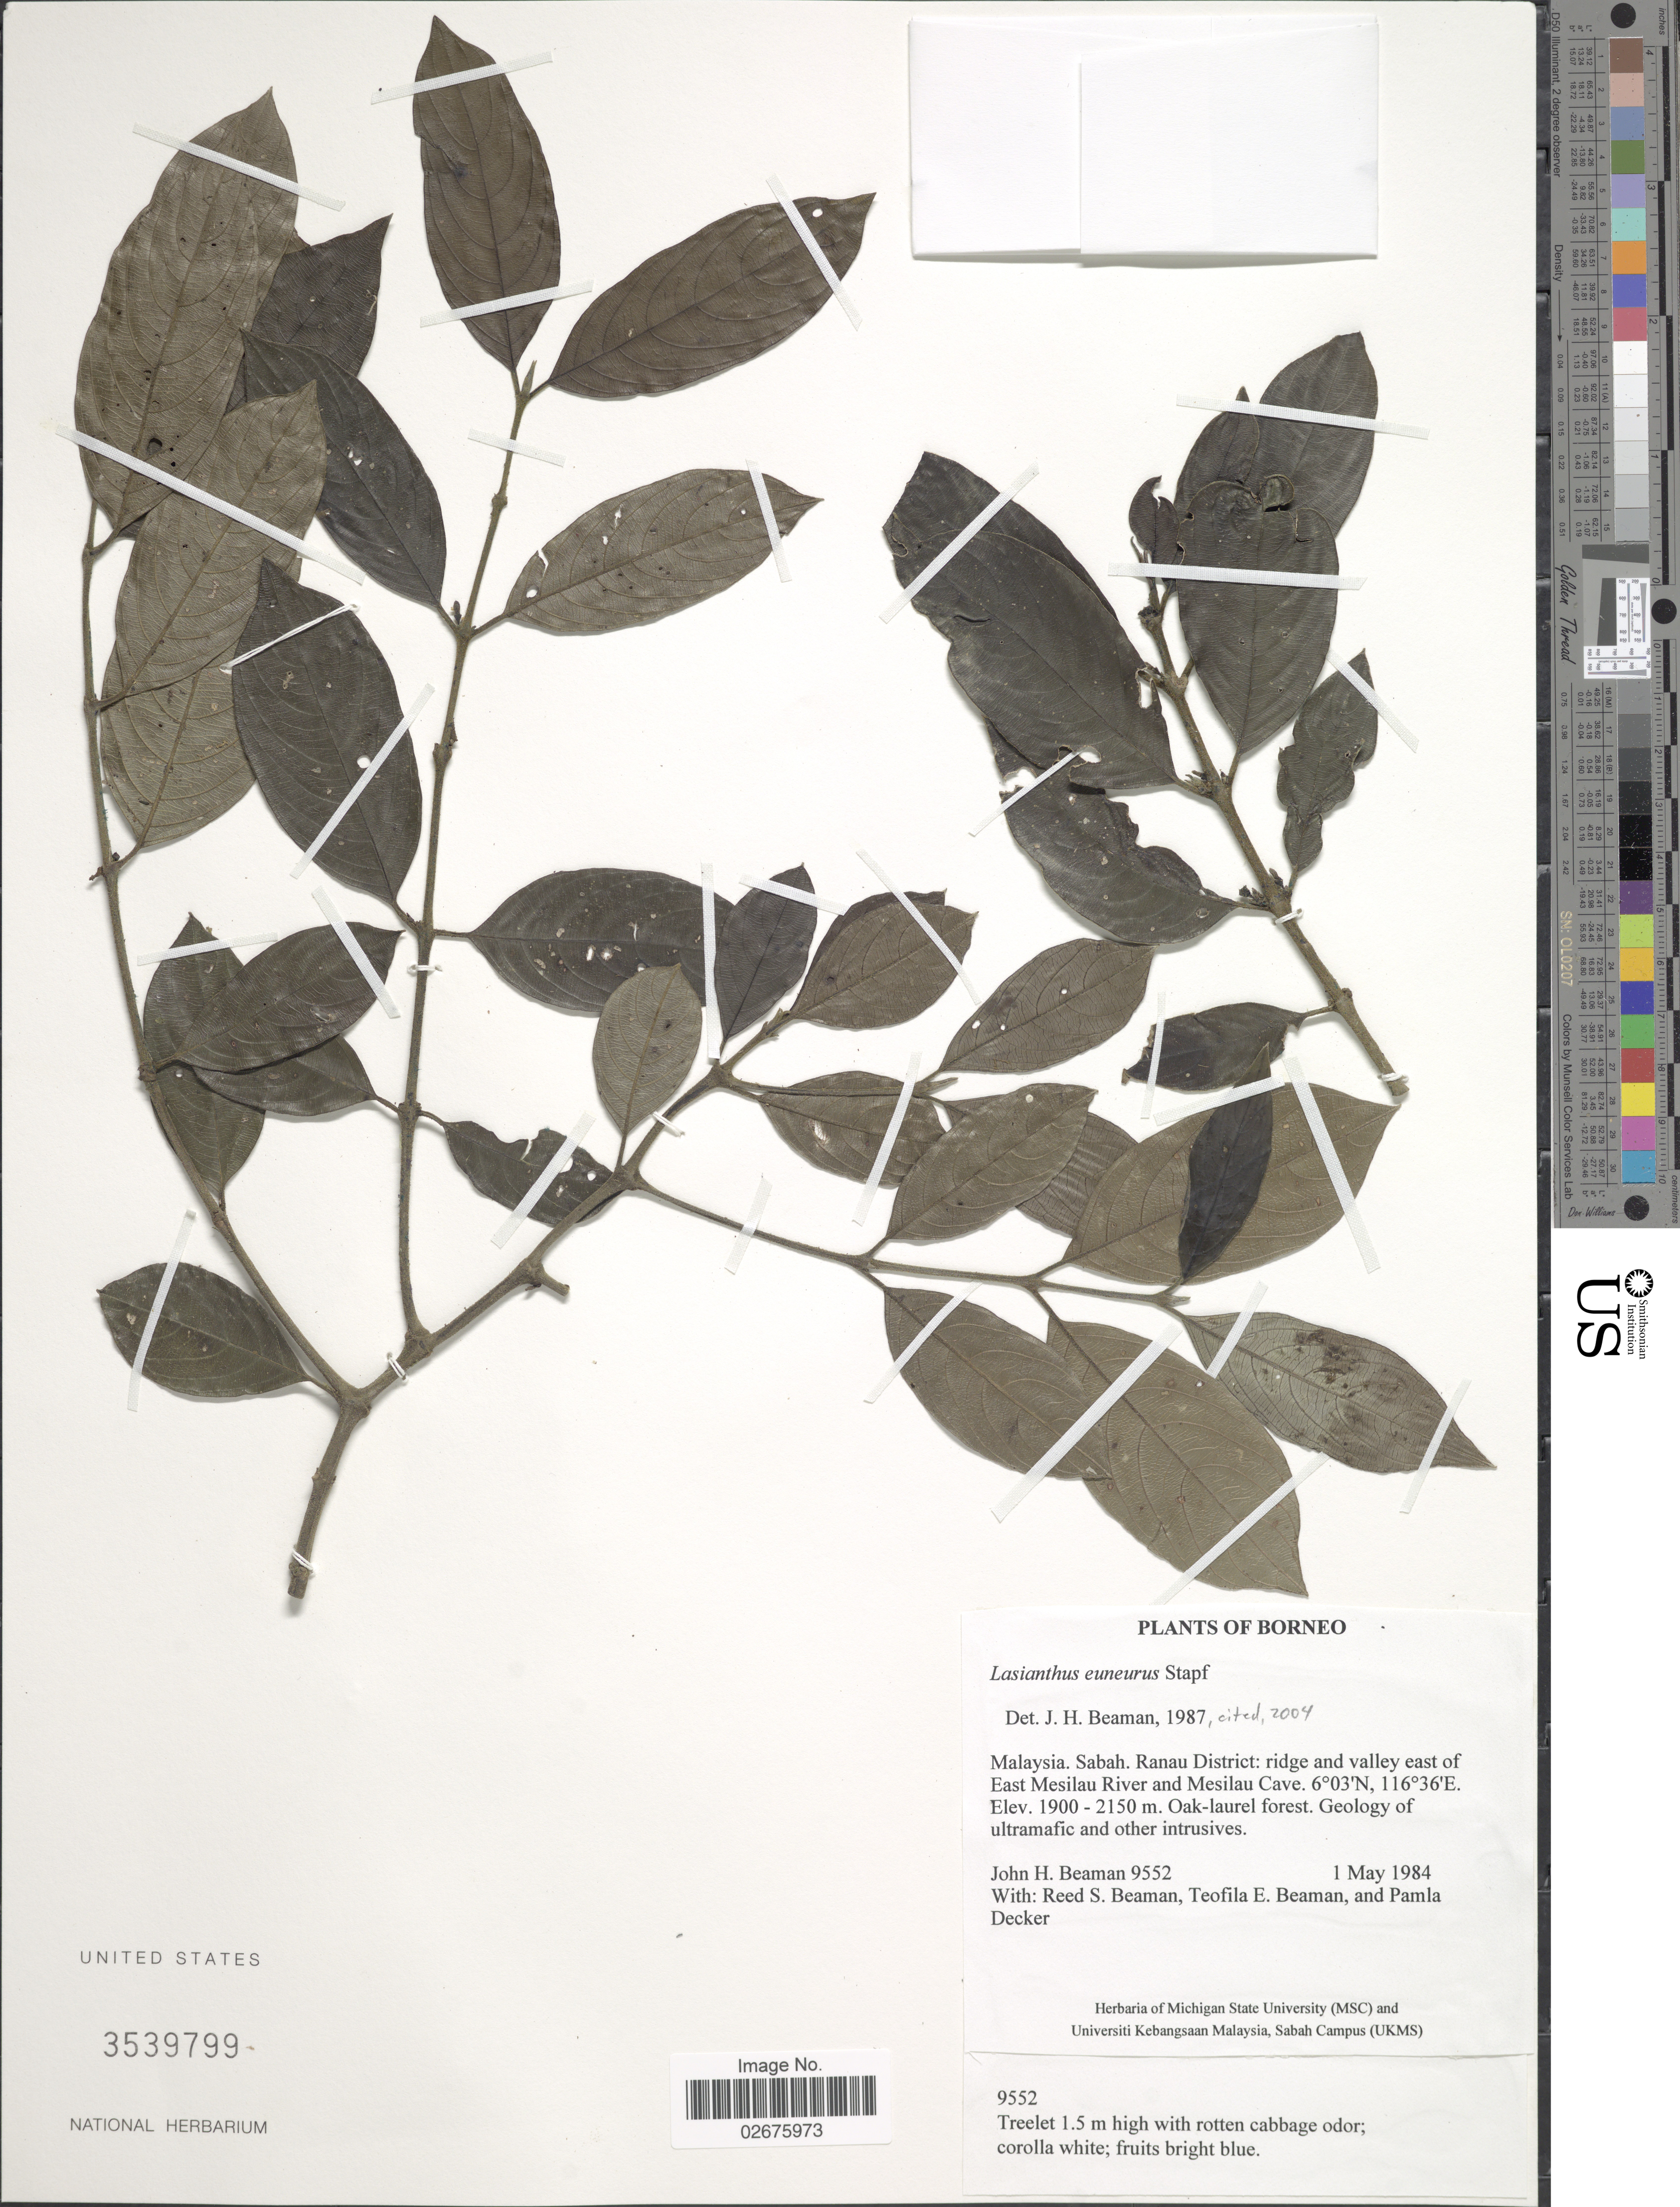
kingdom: Plantae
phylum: Tracheophyta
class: Magnoliopsida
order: Gentianales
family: Rubiaceae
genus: Lasianthus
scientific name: Lasianthus euneurus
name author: Stapf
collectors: J. H. Beaman, R. S. Beaman, T. E. Beaman & P. Decker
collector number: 9552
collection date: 1984-05-01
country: Malaysia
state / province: Sabah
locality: Borneo, Ranau District: ridge and valley east of East Mesilau River and Mesilau Cave. Oak-Laurel forest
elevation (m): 1900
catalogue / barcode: US 3539799